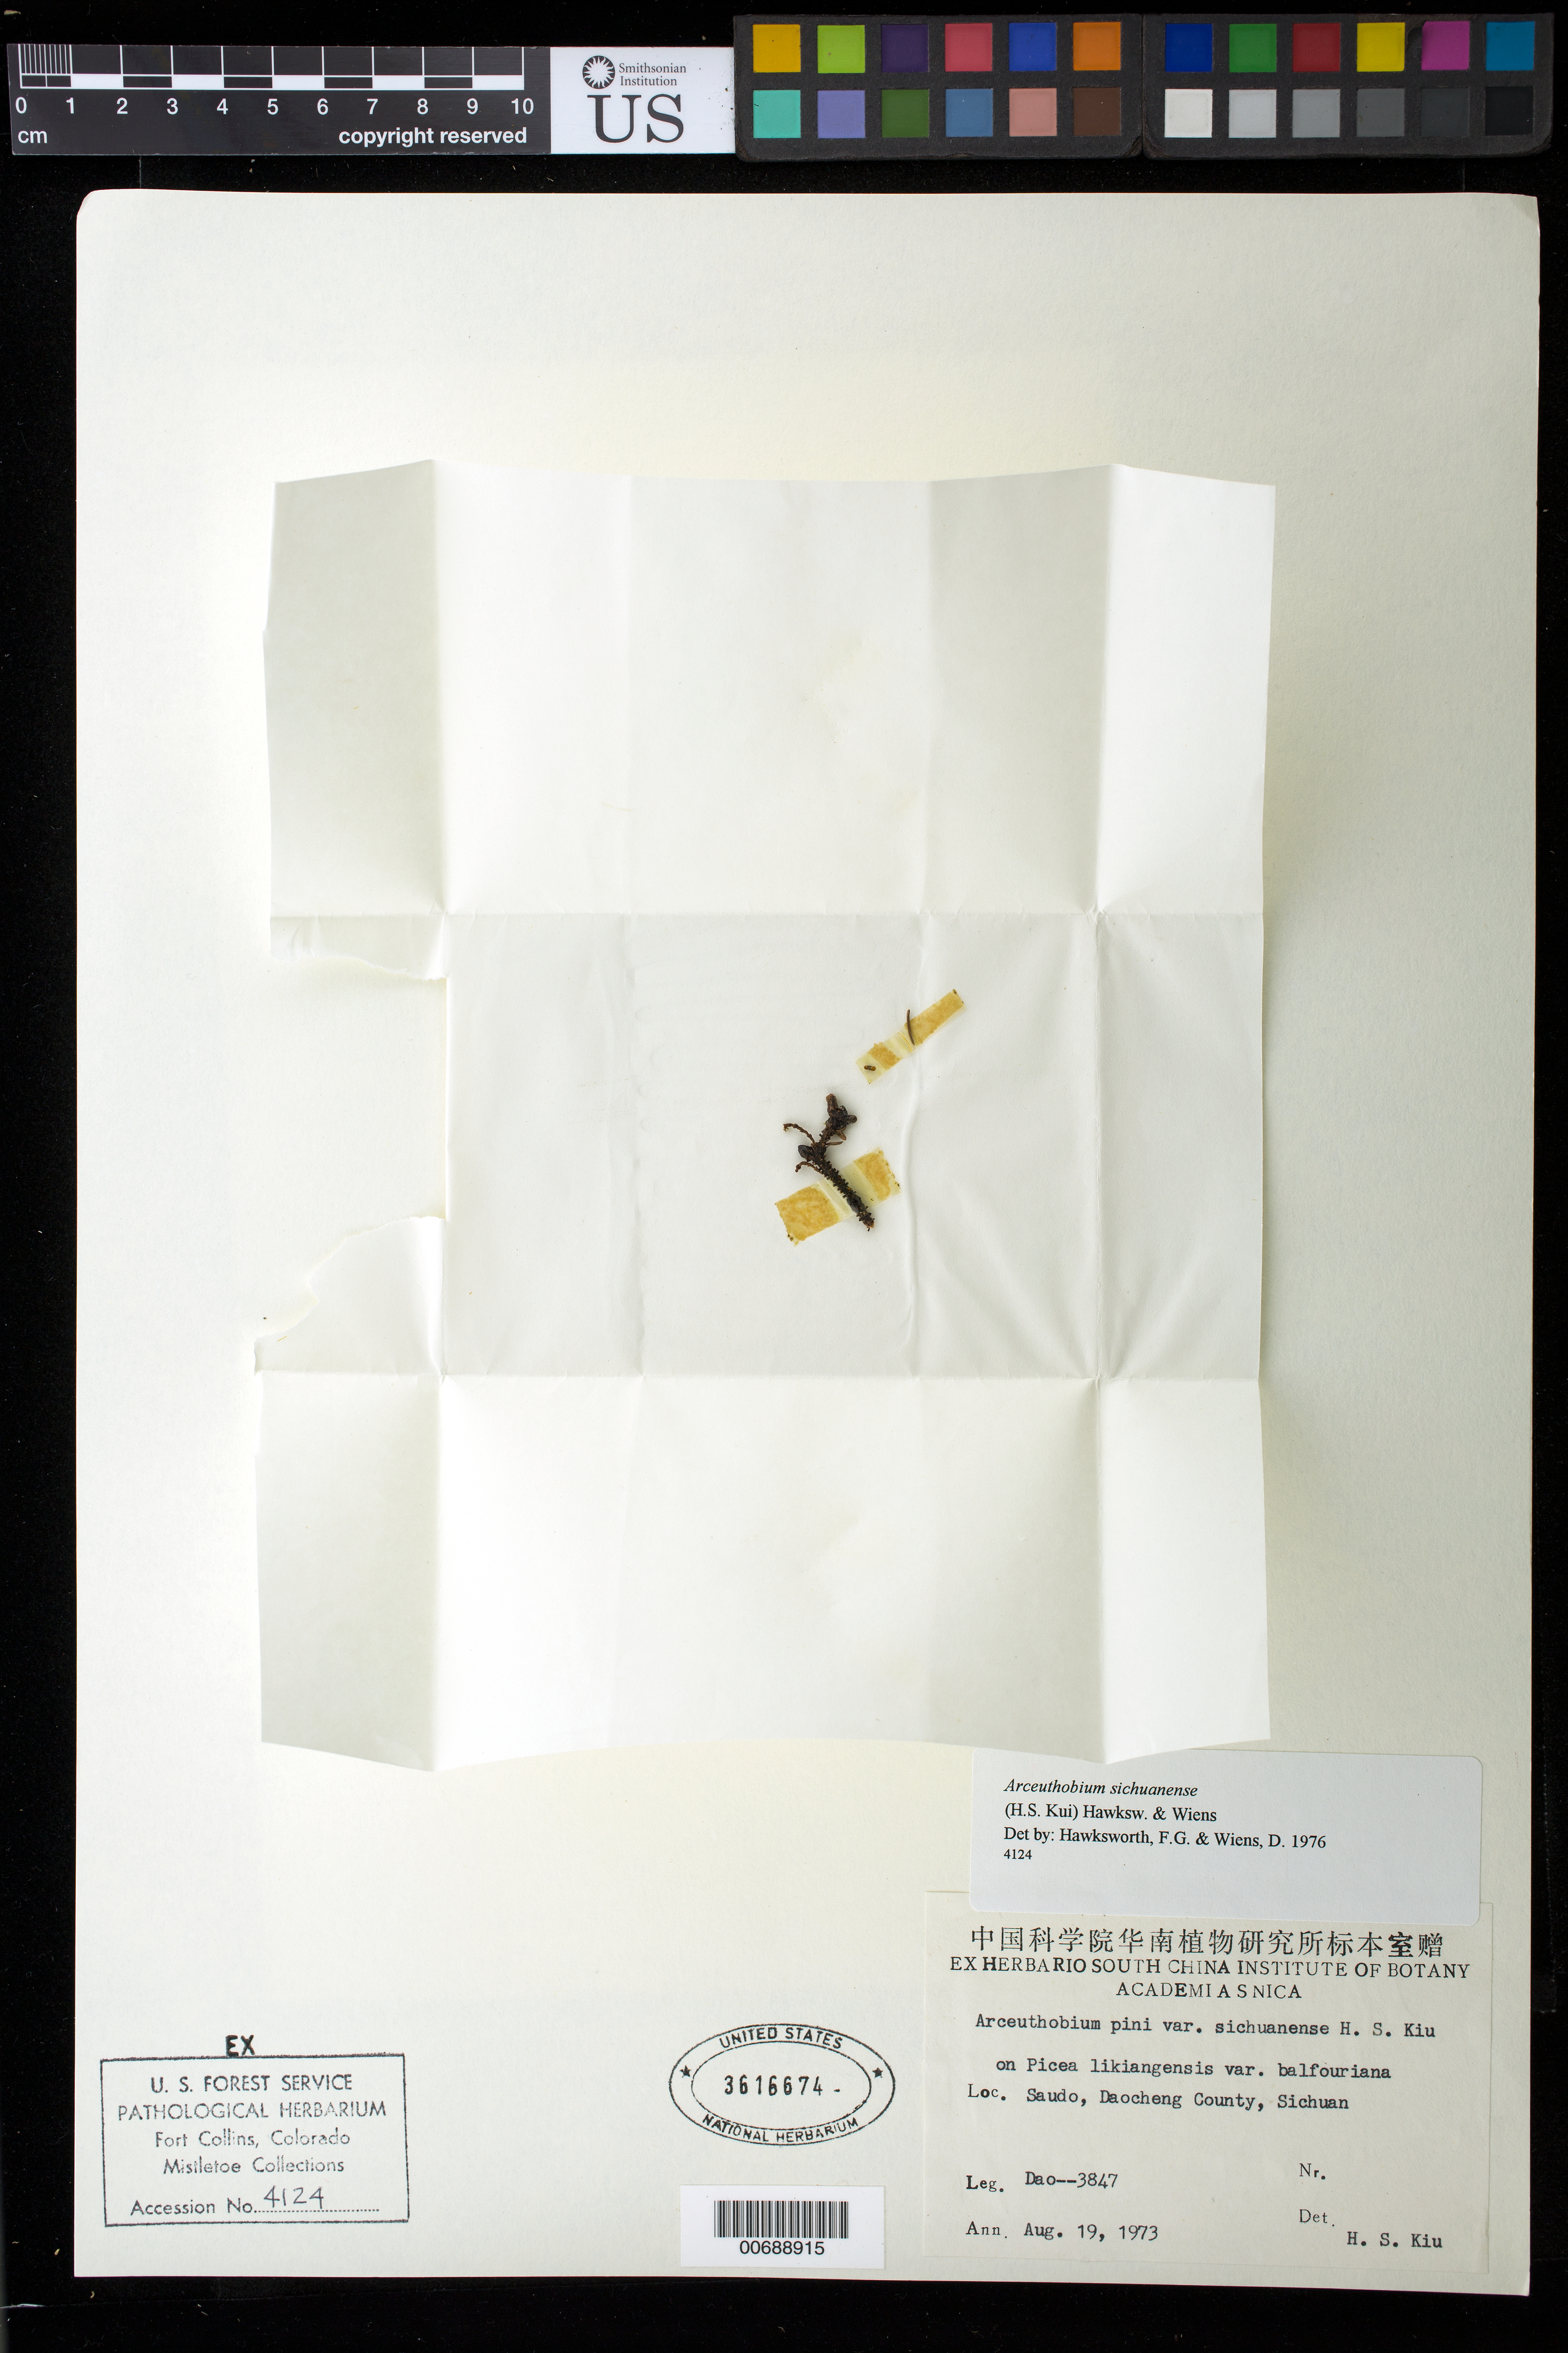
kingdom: Plantae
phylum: Tracheophyta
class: Magnoliopsida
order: Santalales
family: Viscaceae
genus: Arceuthobium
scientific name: Arceuthobium sichuanense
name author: (H.S. Kiu) Hawksw. & Wiens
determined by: Hawksworth, F. G.; Wiens, D.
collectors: Dao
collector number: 3847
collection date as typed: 19 Aug 1973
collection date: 1973-08-19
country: China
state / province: Sichuan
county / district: Daocheng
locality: Saudo.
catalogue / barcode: US 3616674